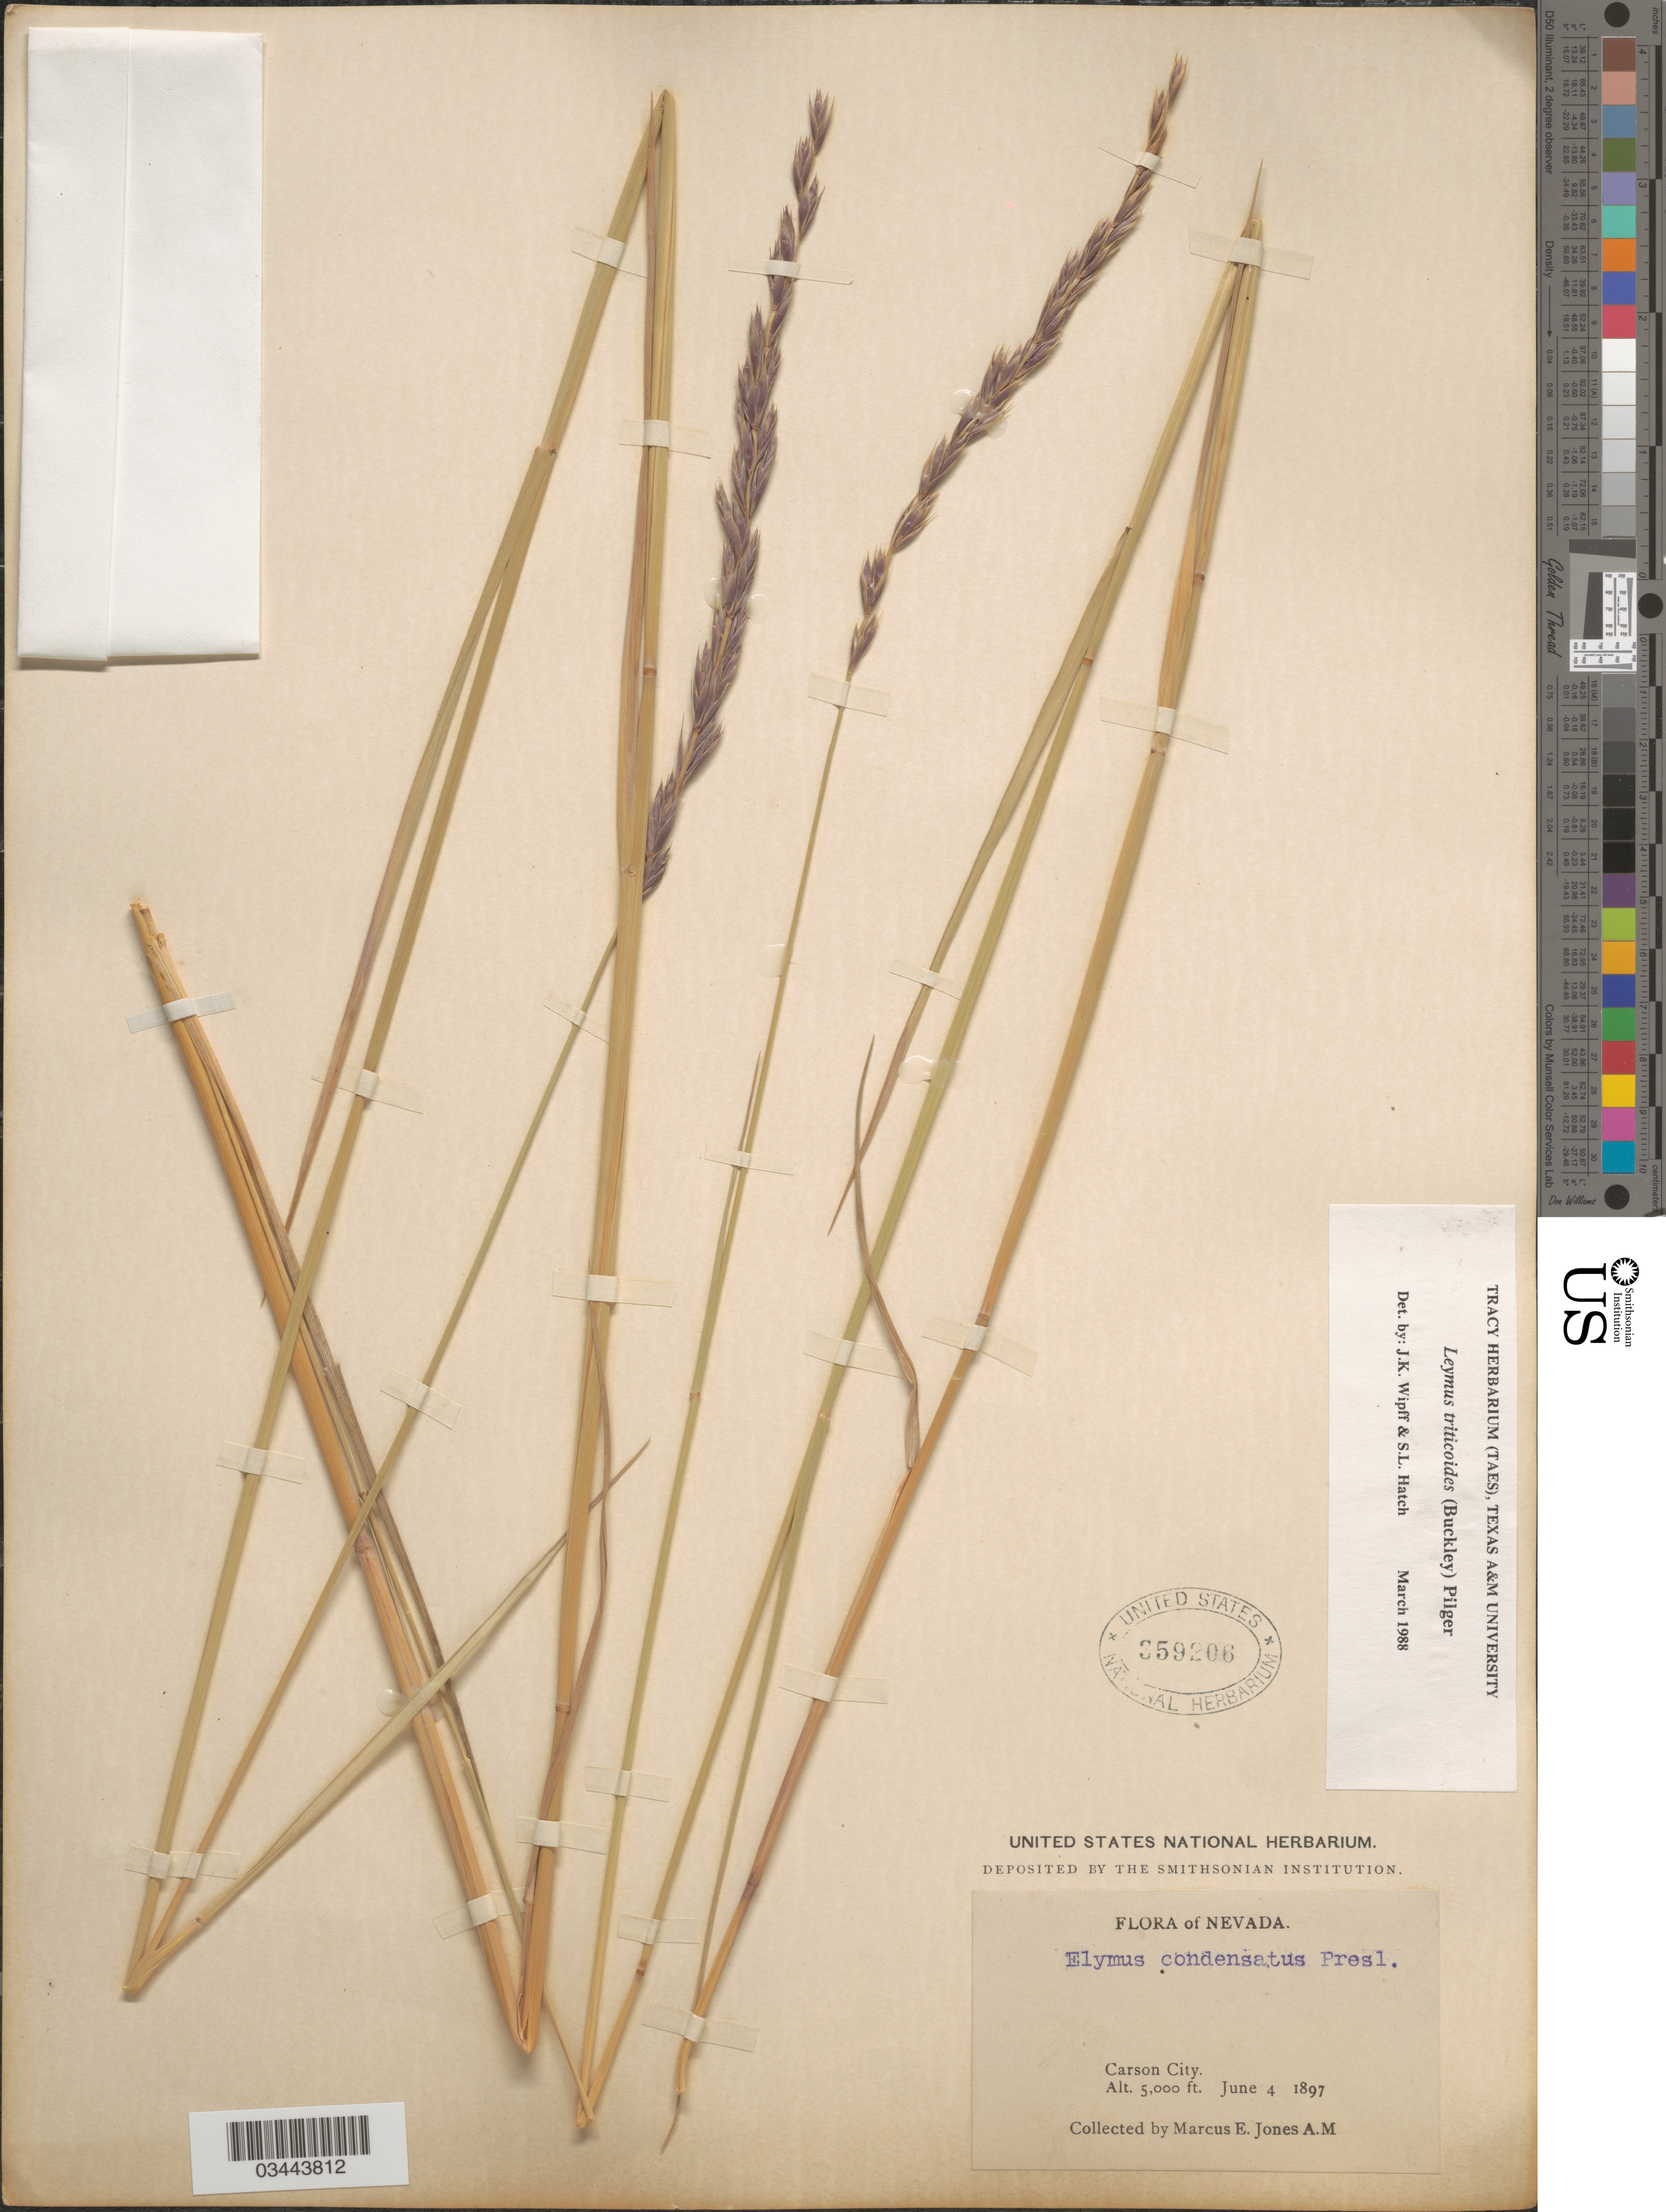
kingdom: Plantae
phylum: Tracheophyta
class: Liliopsida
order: Poales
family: Poaceae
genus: Leymus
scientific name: Leymus triticoides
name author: (Buckley) Pilg.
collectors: M. E. Jones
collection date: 1897-06-04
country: United States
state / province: Nevada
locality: Carson City.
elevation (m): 1524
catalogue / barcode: US 359206